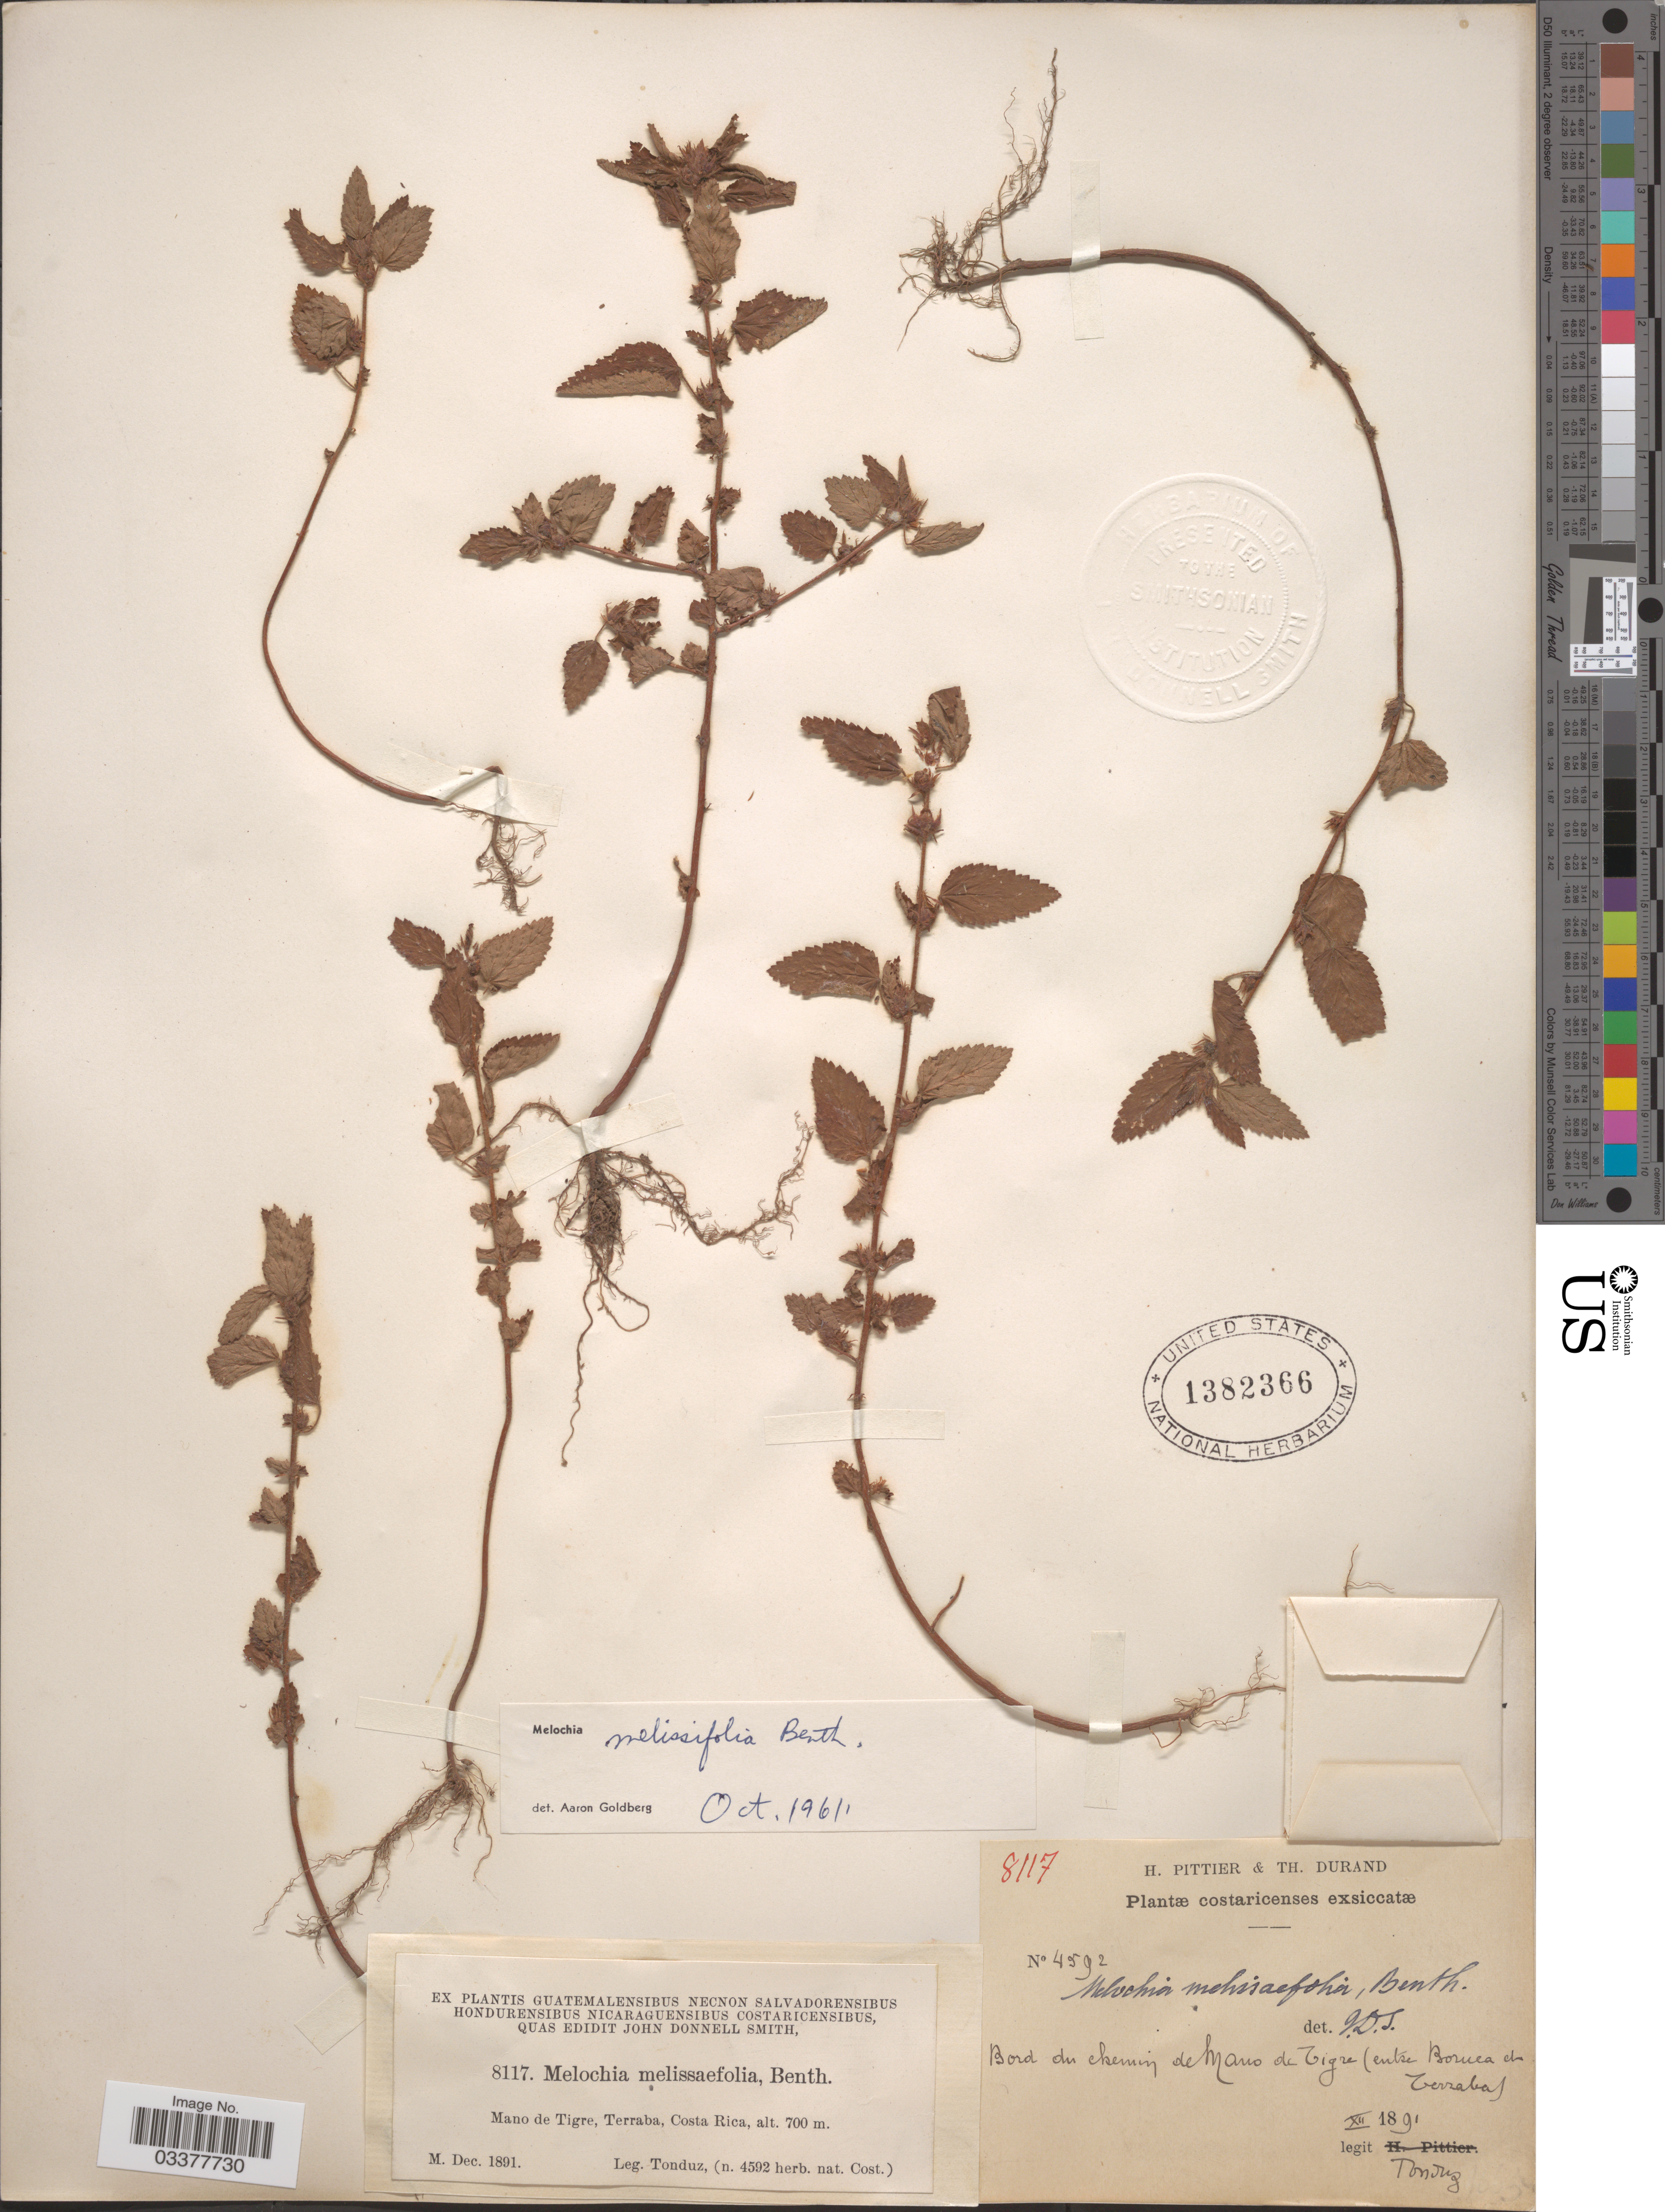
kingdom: Plantae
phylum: Tracheophyta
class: Magnoliopsida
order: Malvales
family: Malvaceae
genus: Melochia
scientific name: Melochia melissifolia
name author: Benth.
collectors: Tonduz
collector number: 8117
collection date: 1891-12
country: Costa Rica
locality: Bord du chemin de Mano de Tigre (entre Boruca et Terraba).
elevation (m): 700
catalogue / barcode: US 1382366